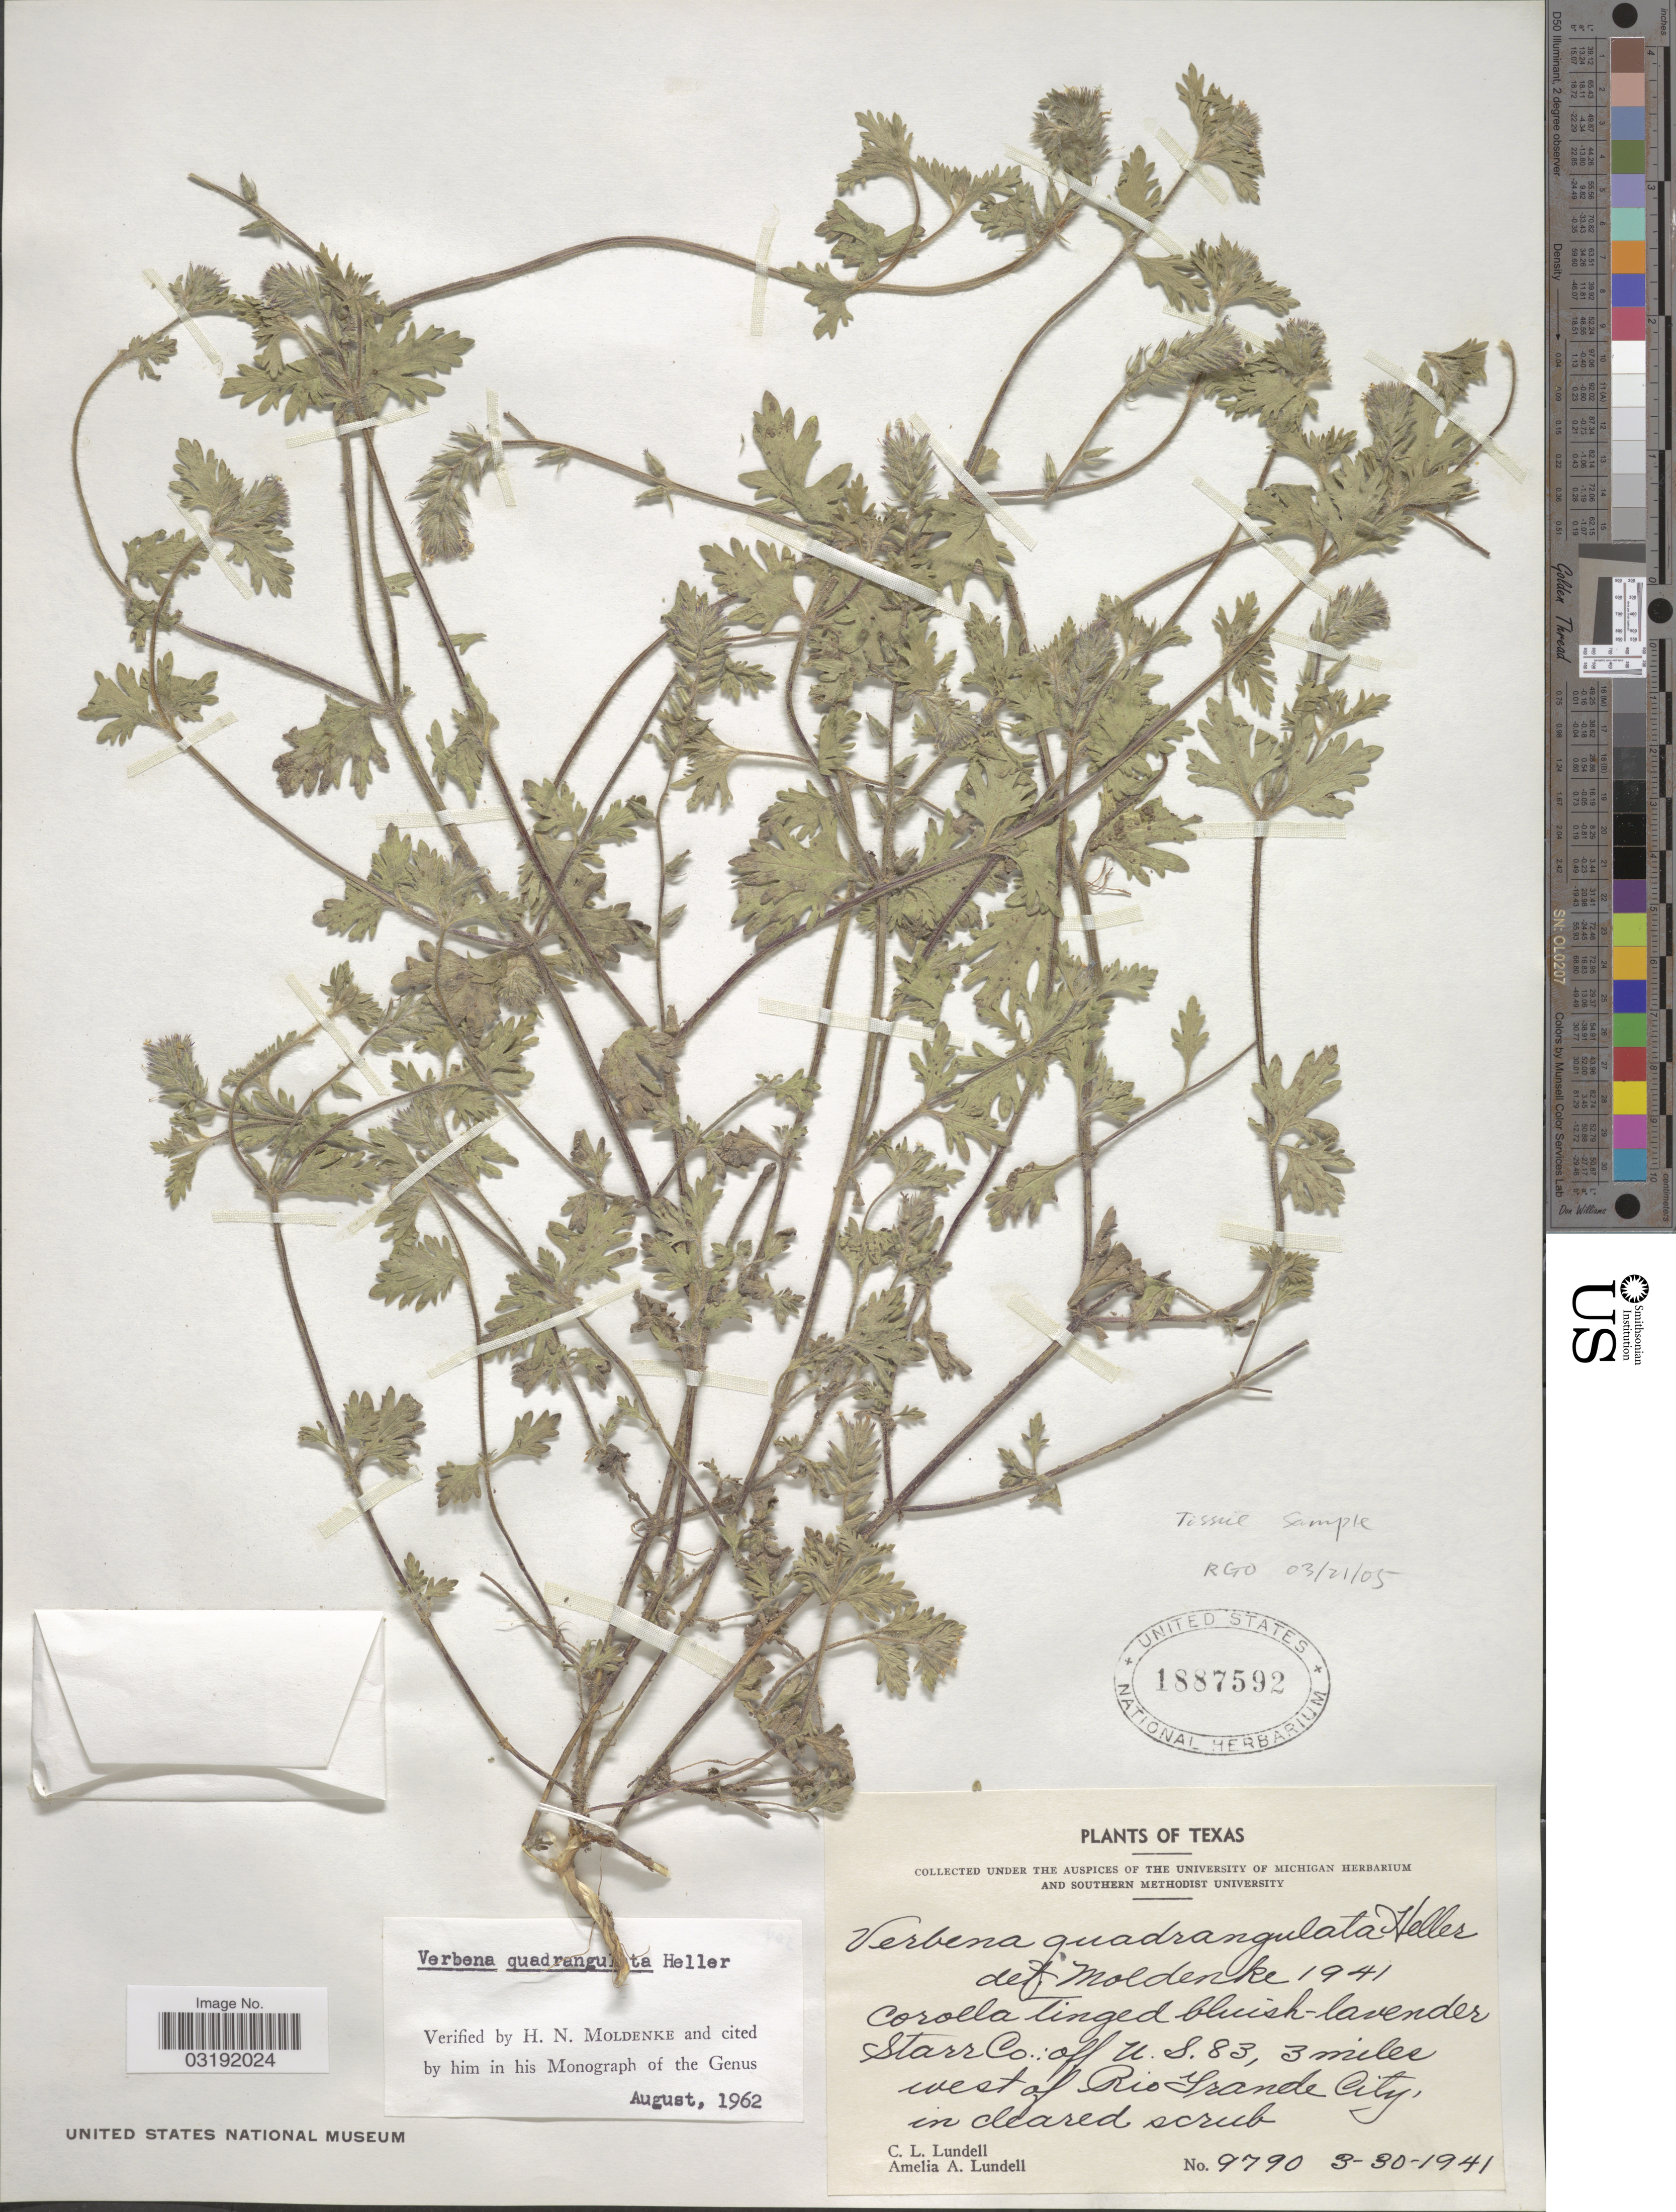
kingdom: Plantae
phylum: Tracheophyta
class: Magnoliopsida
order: Lamiales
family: Verbenaceae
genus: Verbena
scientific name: Verbena quadrangulata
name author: A. Heller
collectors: C. L. Lundell & A. A. Lundell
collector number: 9790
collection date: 1941-03-30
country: United States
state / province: Texas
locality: Starr Co.: off U.S. 83, 3 miles west of Rio Grande City.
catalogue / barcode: US 1887592